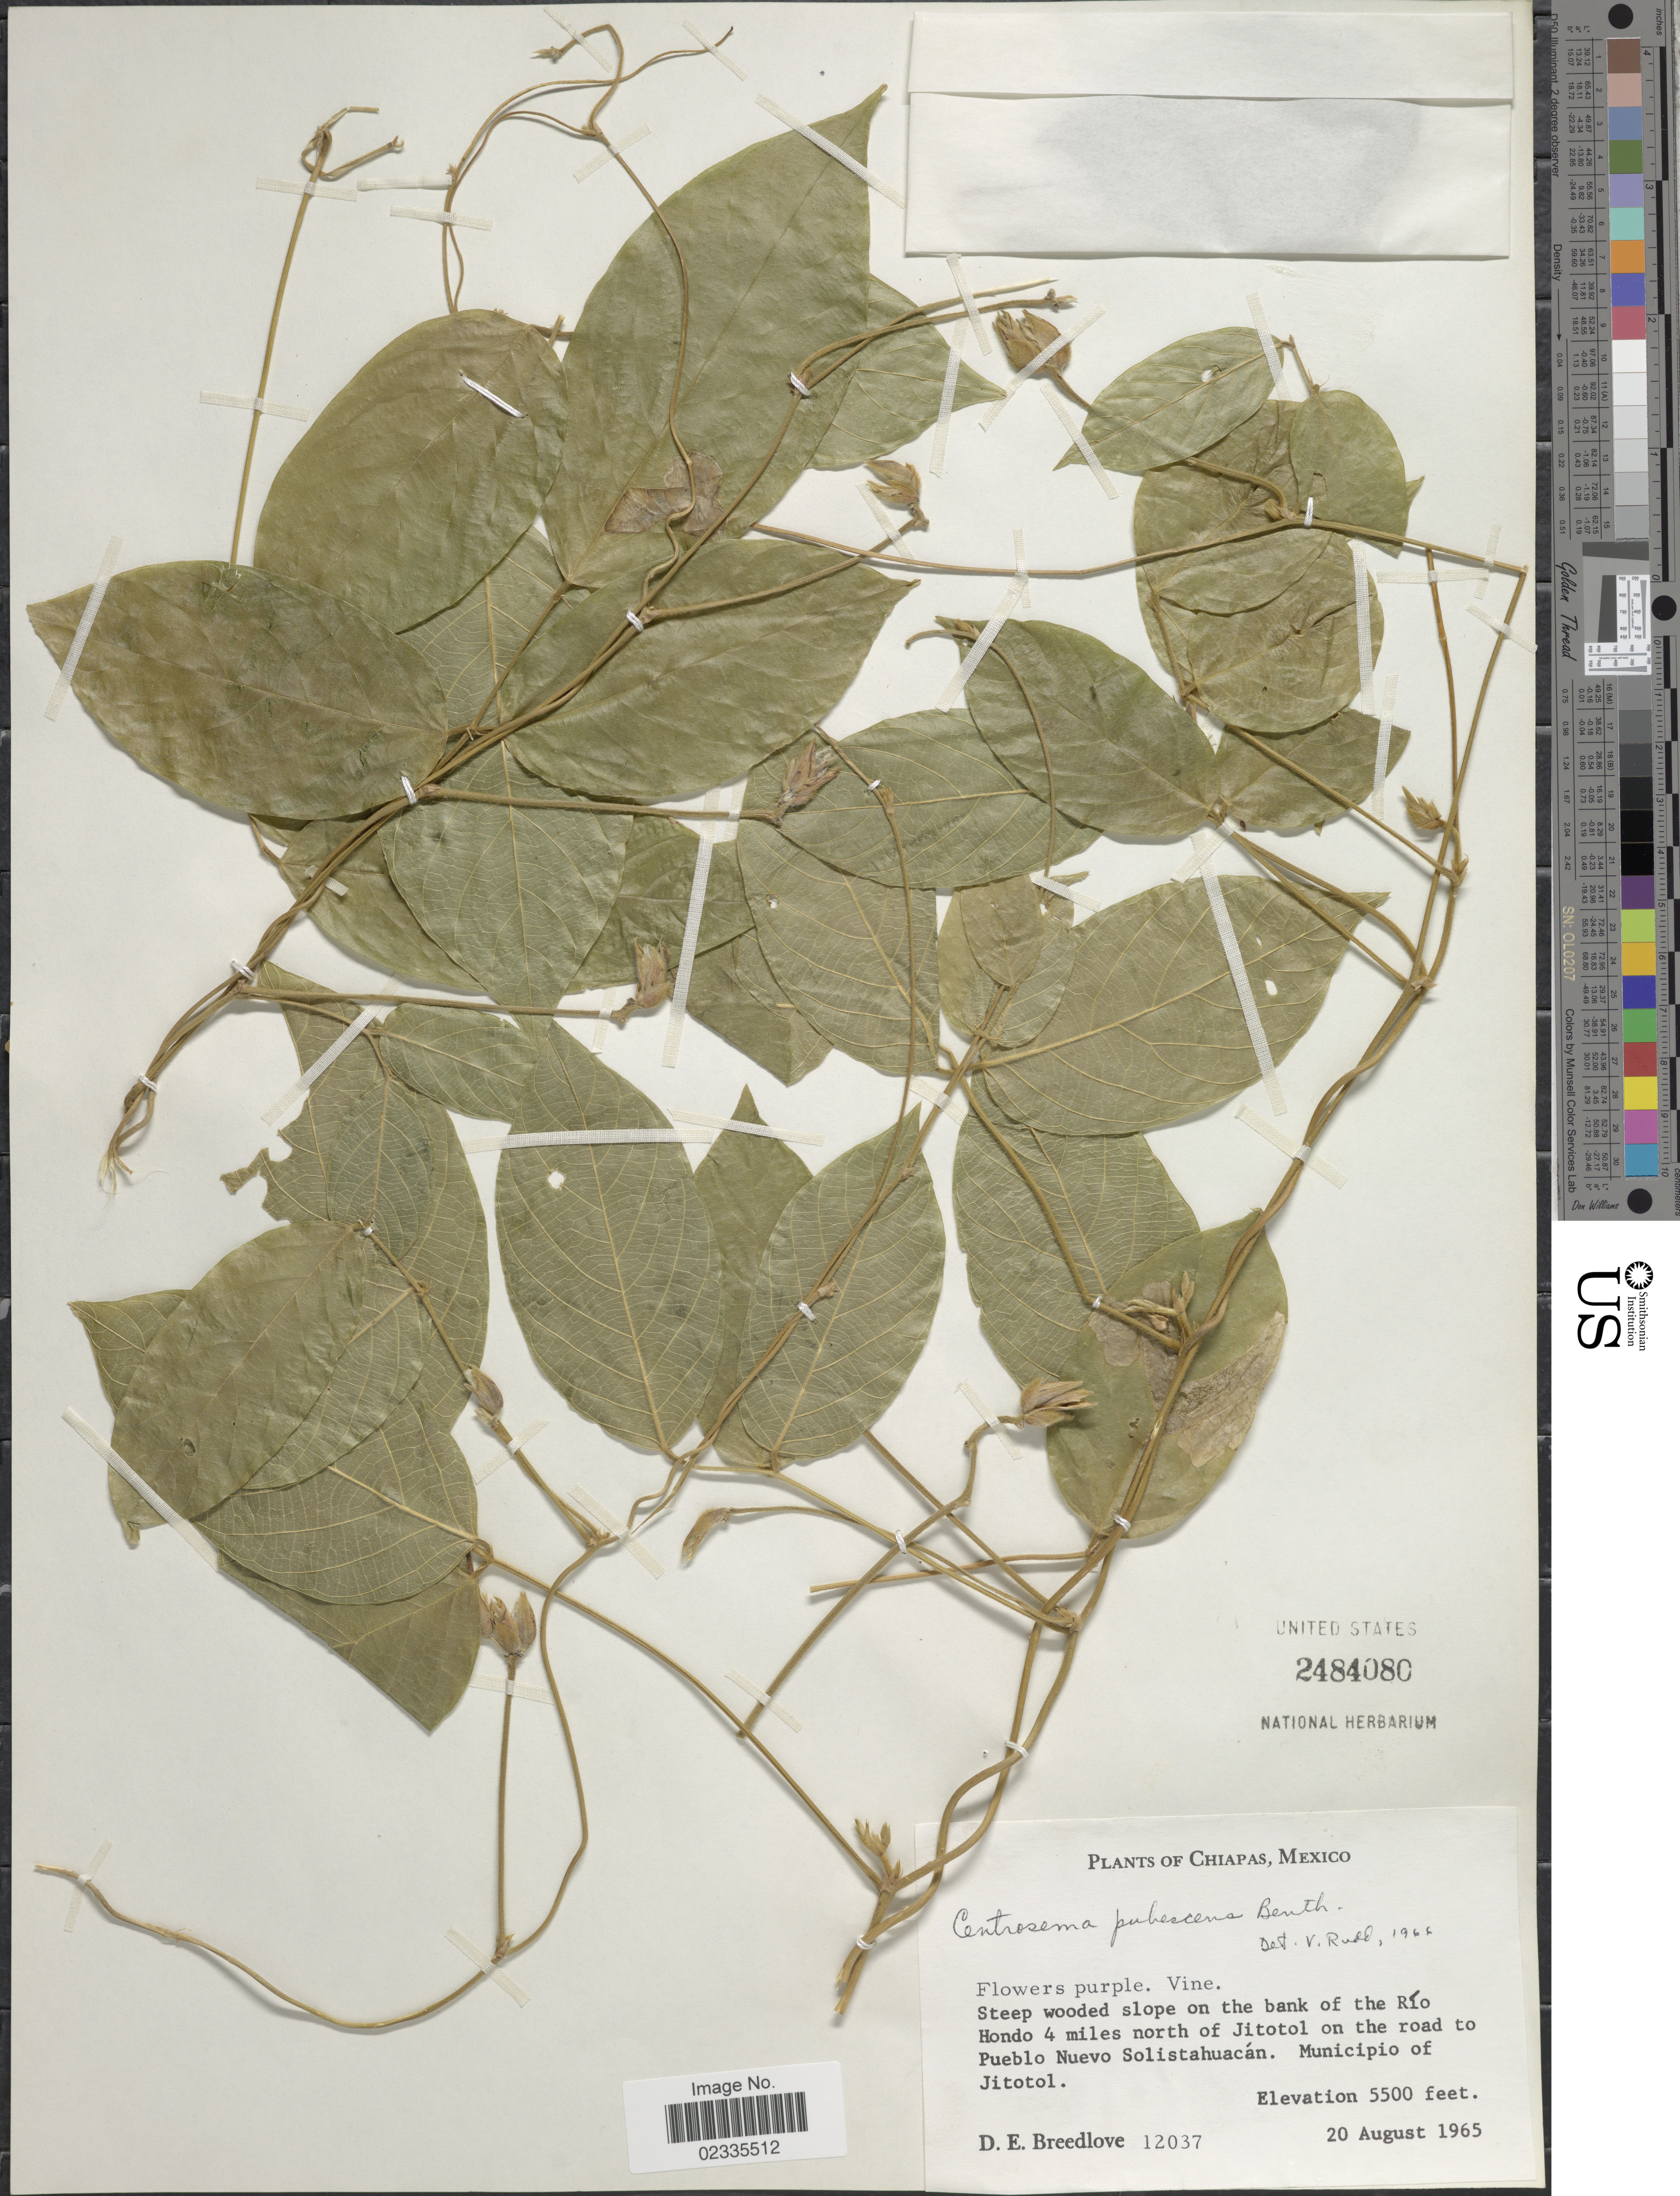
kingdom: Plantae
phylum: Tracheophyta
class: Magnoliopsida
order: Fabales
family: Fabaceae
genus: Centrosema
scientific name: Centrosema pubescens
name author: Benth.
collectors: D. E. Breedlove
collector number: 12037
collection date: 1965-08-20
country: Mexico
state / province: Chiapas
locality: Steep wooded slope on the bank of the Rio Hondo 4 miles north of Jitotol on the road to Pueblo Nuevo Solistahuacan. Municipio of Jitotol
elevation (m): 1676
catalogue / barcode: US 2484080